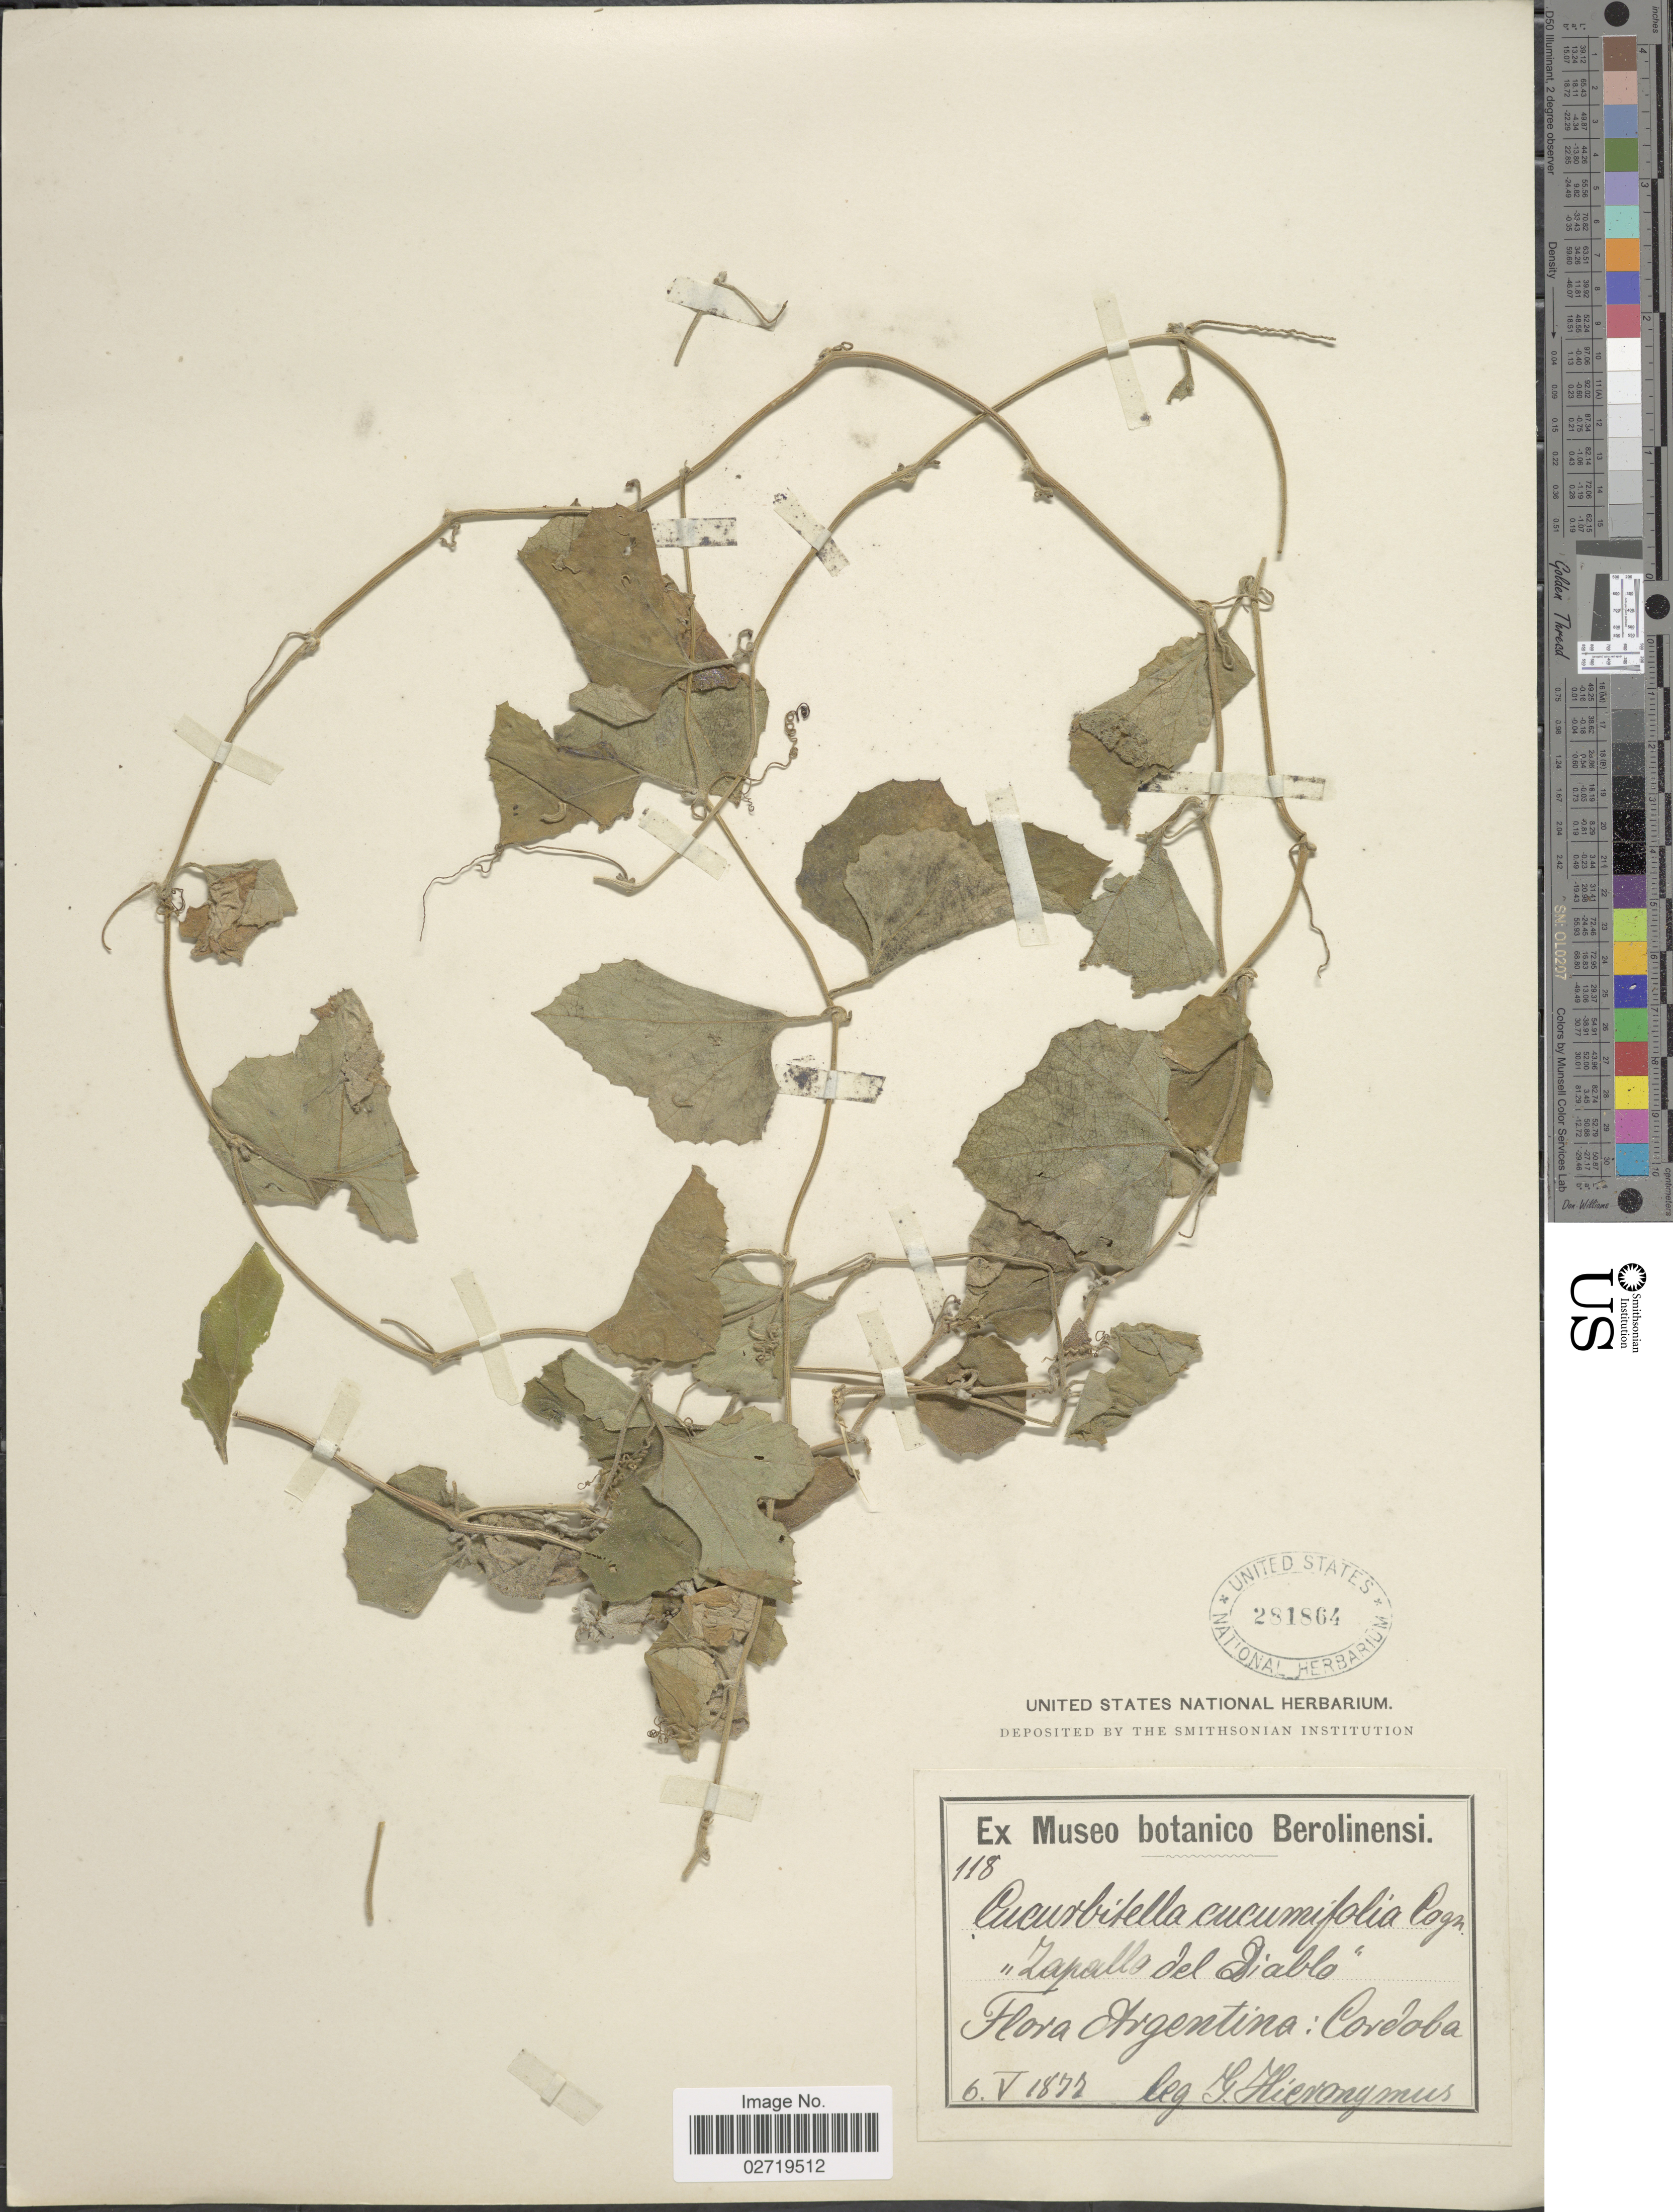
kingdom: Plantae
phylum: Tracheophyta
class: Magnoliopsida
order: Cucurbitales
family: Cucurbitaceae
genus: Cucurbitella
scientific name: Cucurbitella asperata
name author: (Gillies ex Hook. & Arn.) Walp.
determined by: Nee, Michael H.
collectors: G. H. Hieronymus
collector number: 118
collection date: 1877-05-06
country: Argentina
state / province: Cordoba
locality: ,,Zapallo del Diablo'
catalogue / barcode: US 281864